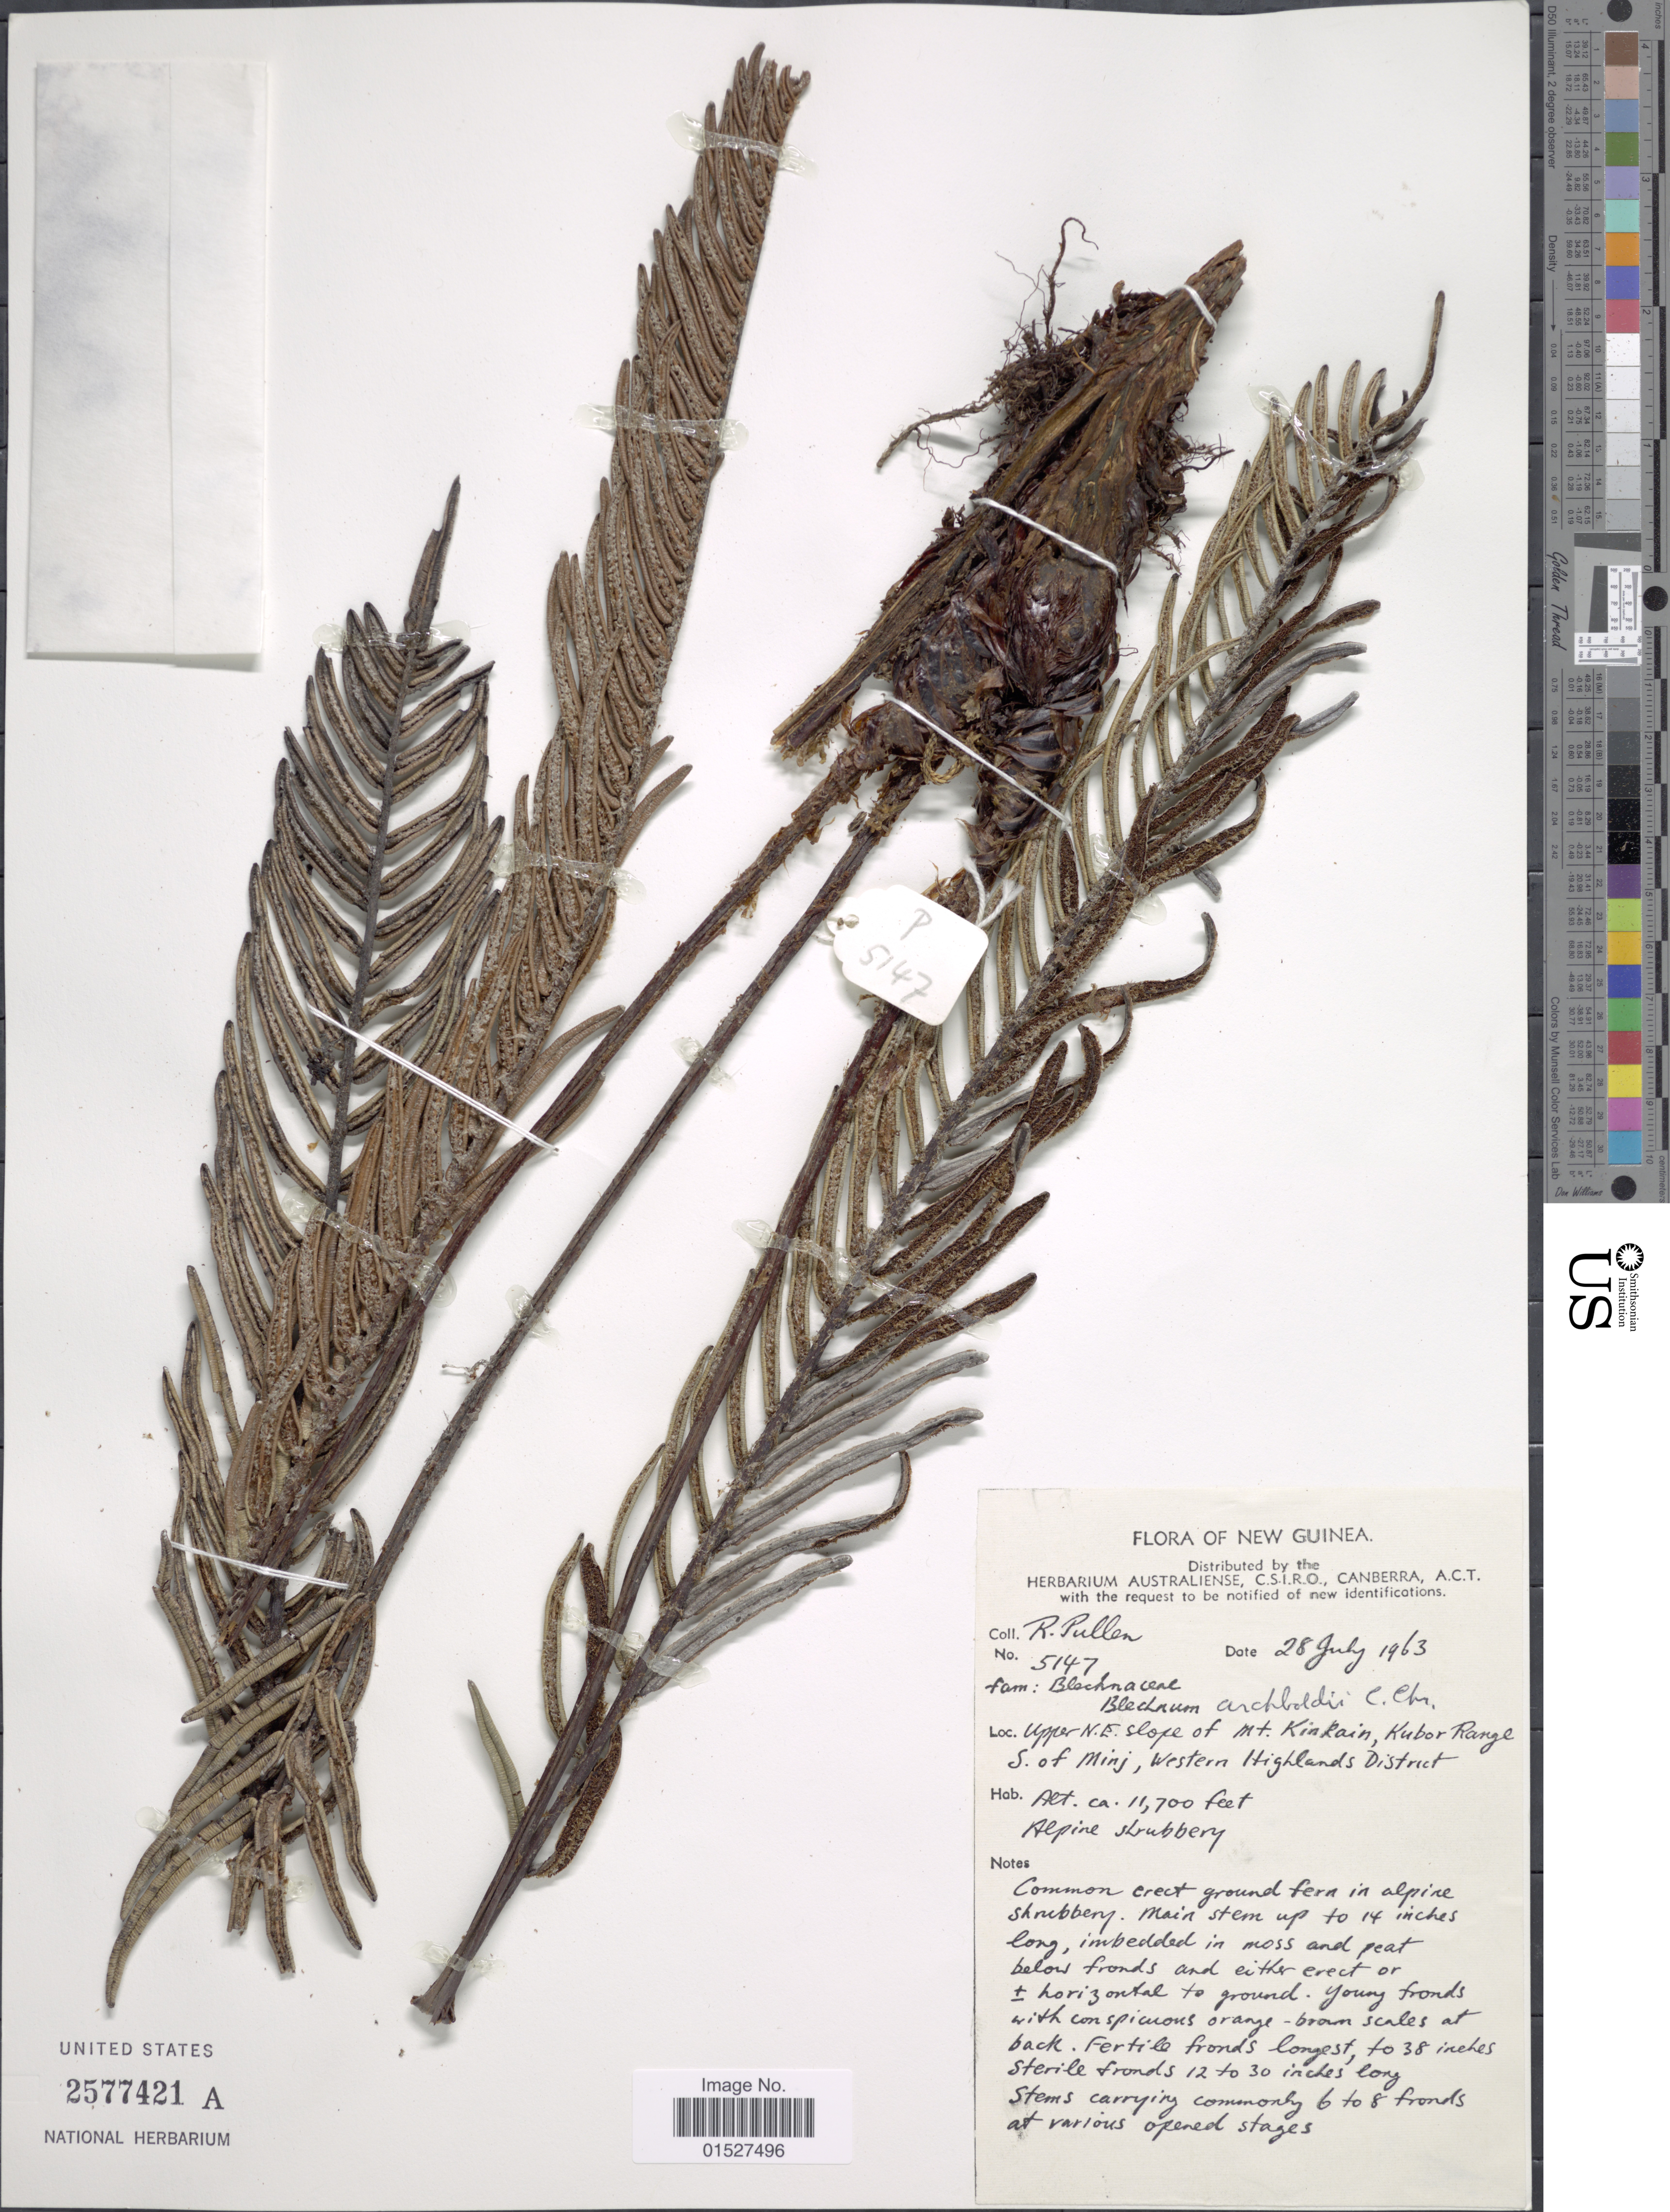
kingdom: Plantae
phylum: Tracheophyta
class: Polypodiopsida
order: Polypodiales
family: Blechnaceae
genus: Blechnum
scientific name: Blechnum archboldii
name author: C. Chr.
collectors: R. Pullen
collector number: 5147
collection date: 1963-07-28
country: Papua New Guinea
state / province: Western Highlands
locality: New Guinea. Upper N.E. slope of Mt. Kinrain, Kubor Range S. of Minj, Western Highlands District.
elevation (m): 3566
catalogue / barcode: US 2577421A